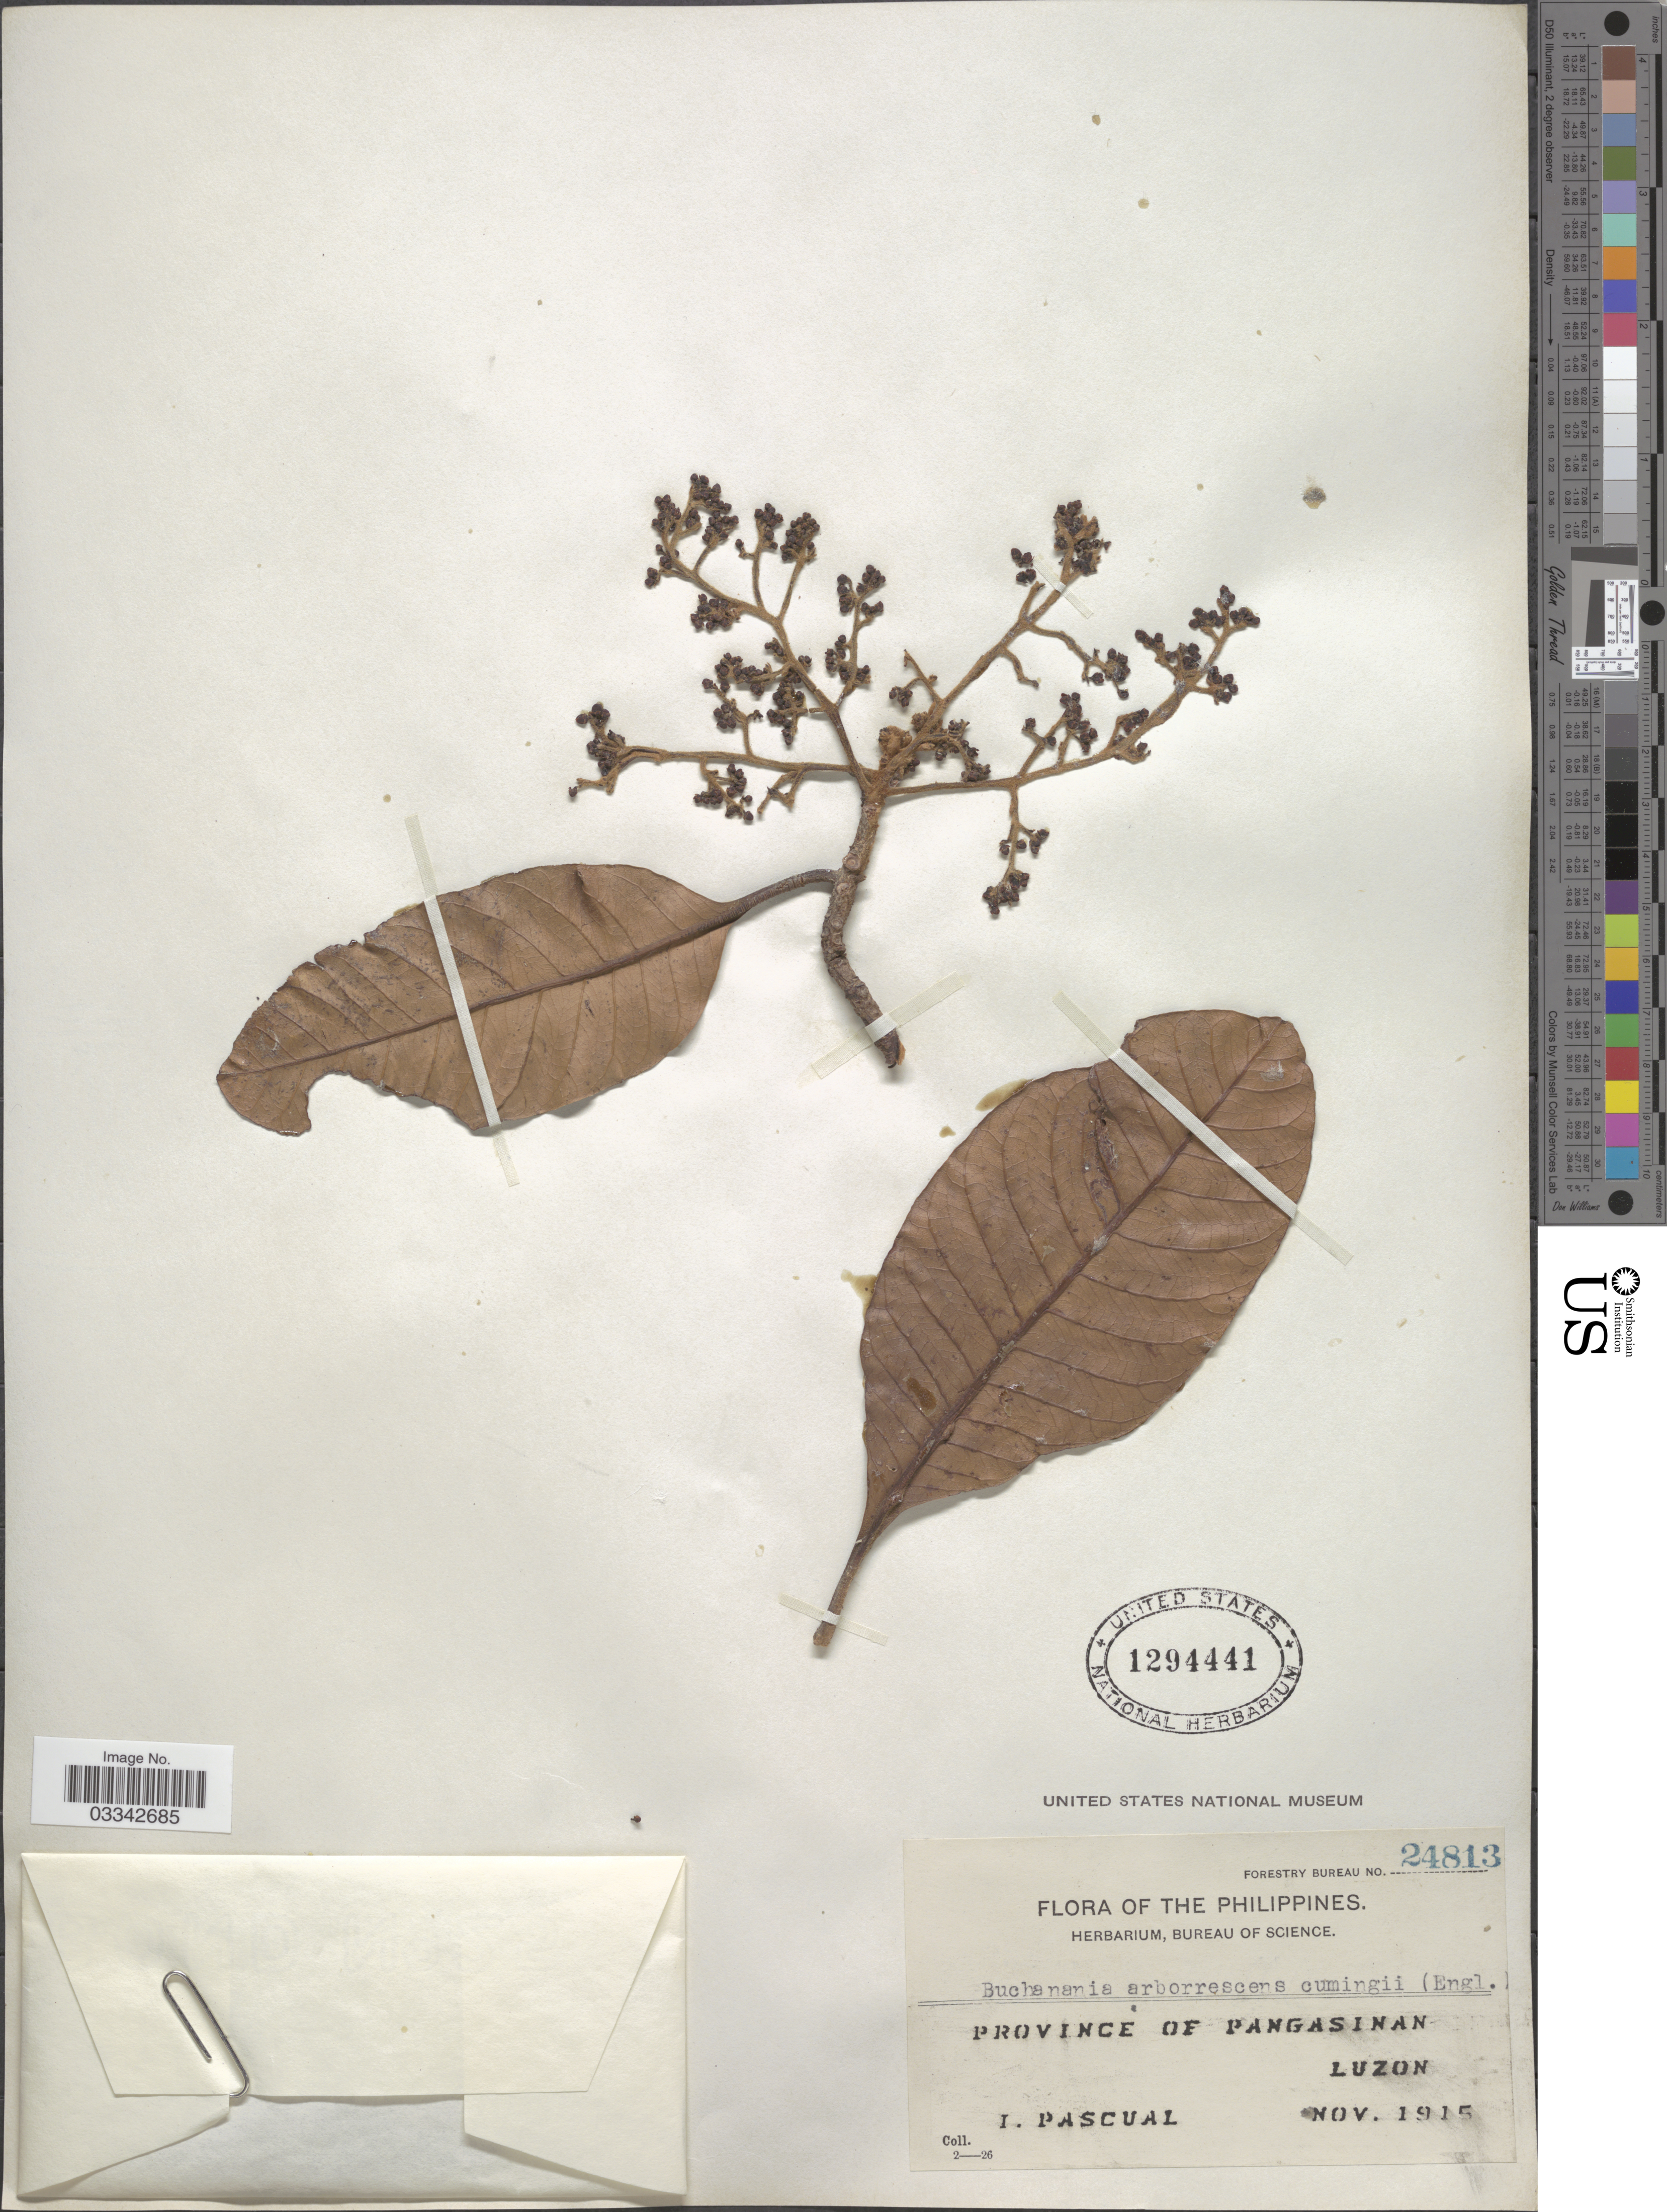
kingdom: Plantae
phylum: Tracheophyta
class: Magnoliopsida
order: Sapindales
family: Anacardiaceae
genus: Buchanania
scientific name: Buchanania arborescens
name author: (Blume) Blume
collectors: I. Pascual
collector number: Forestry Bureau 24813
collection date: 1915-11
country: Philippines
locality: Province of Pangasinan, Luzon.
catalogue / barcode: US 1294441